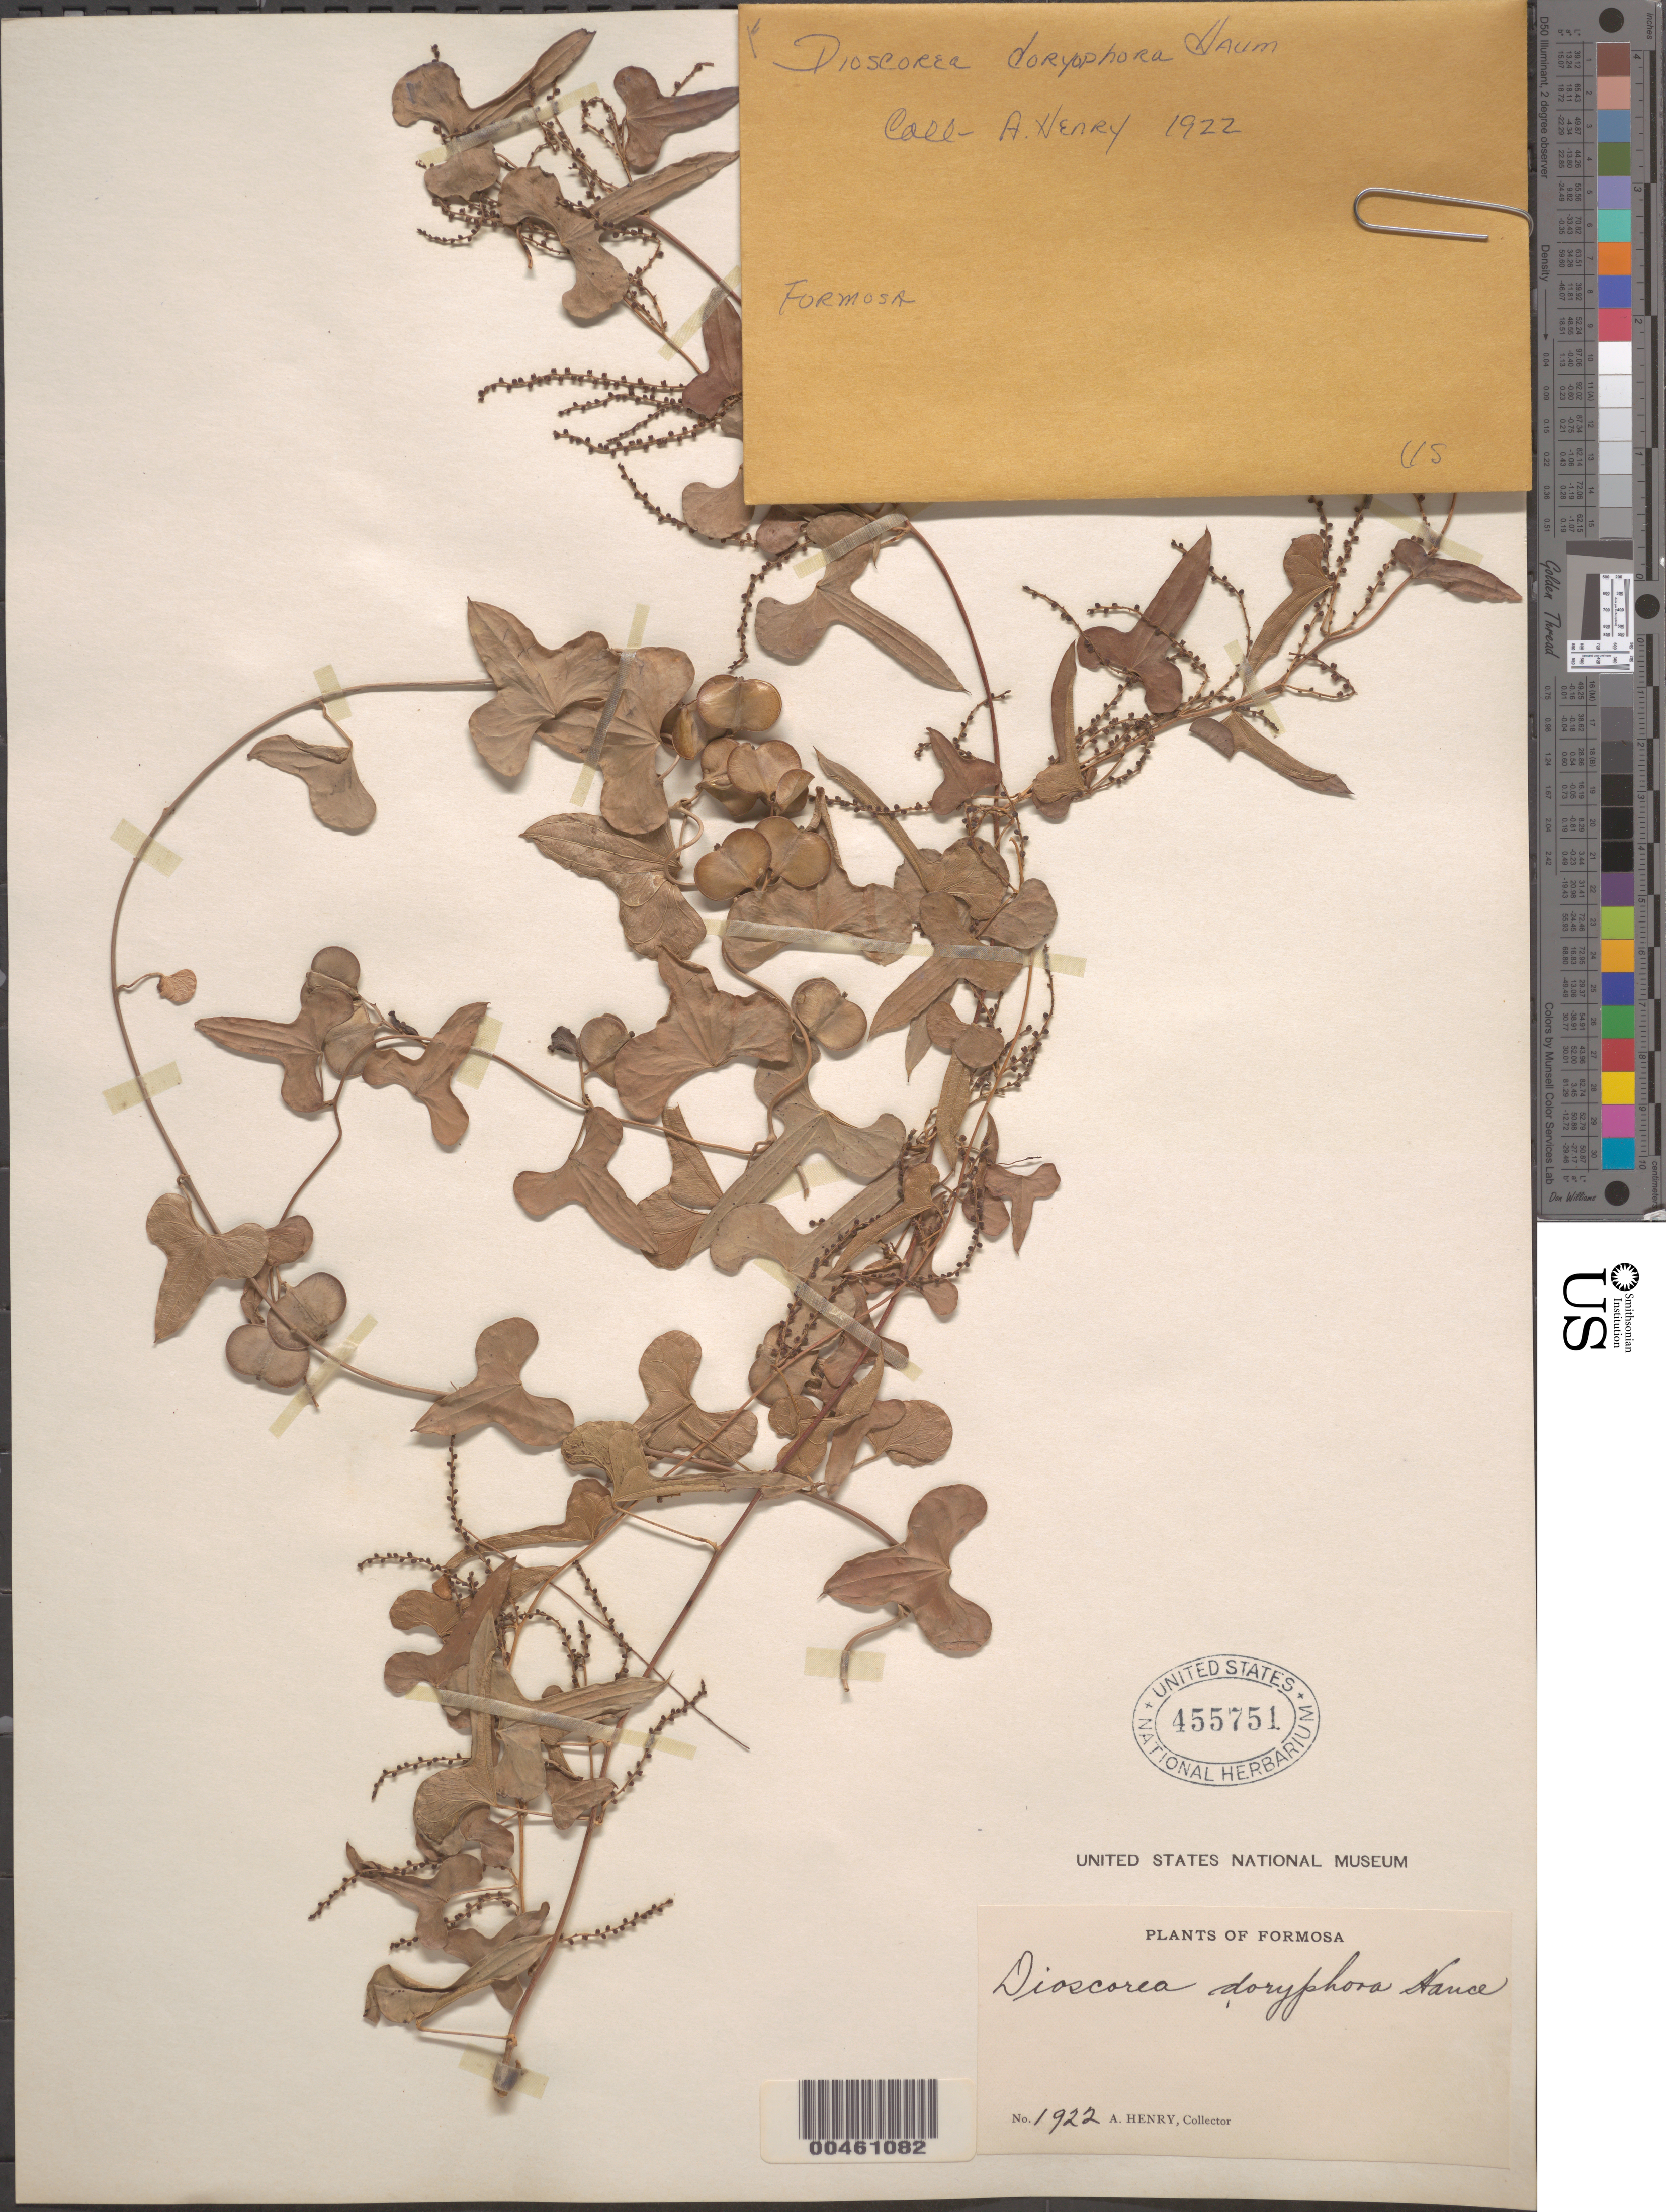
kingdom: Plantae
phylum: Tracheophyta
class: Liliopsida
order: Dioscoreales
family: Dioscoreaceae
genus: Dioscorea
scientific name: Dioscorea doryphora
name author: Hance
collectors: A. Henry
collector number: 1922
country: Taiwan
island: Taiwan [Formosa]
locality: Bks [Bankenseng]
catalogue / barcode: US 455751